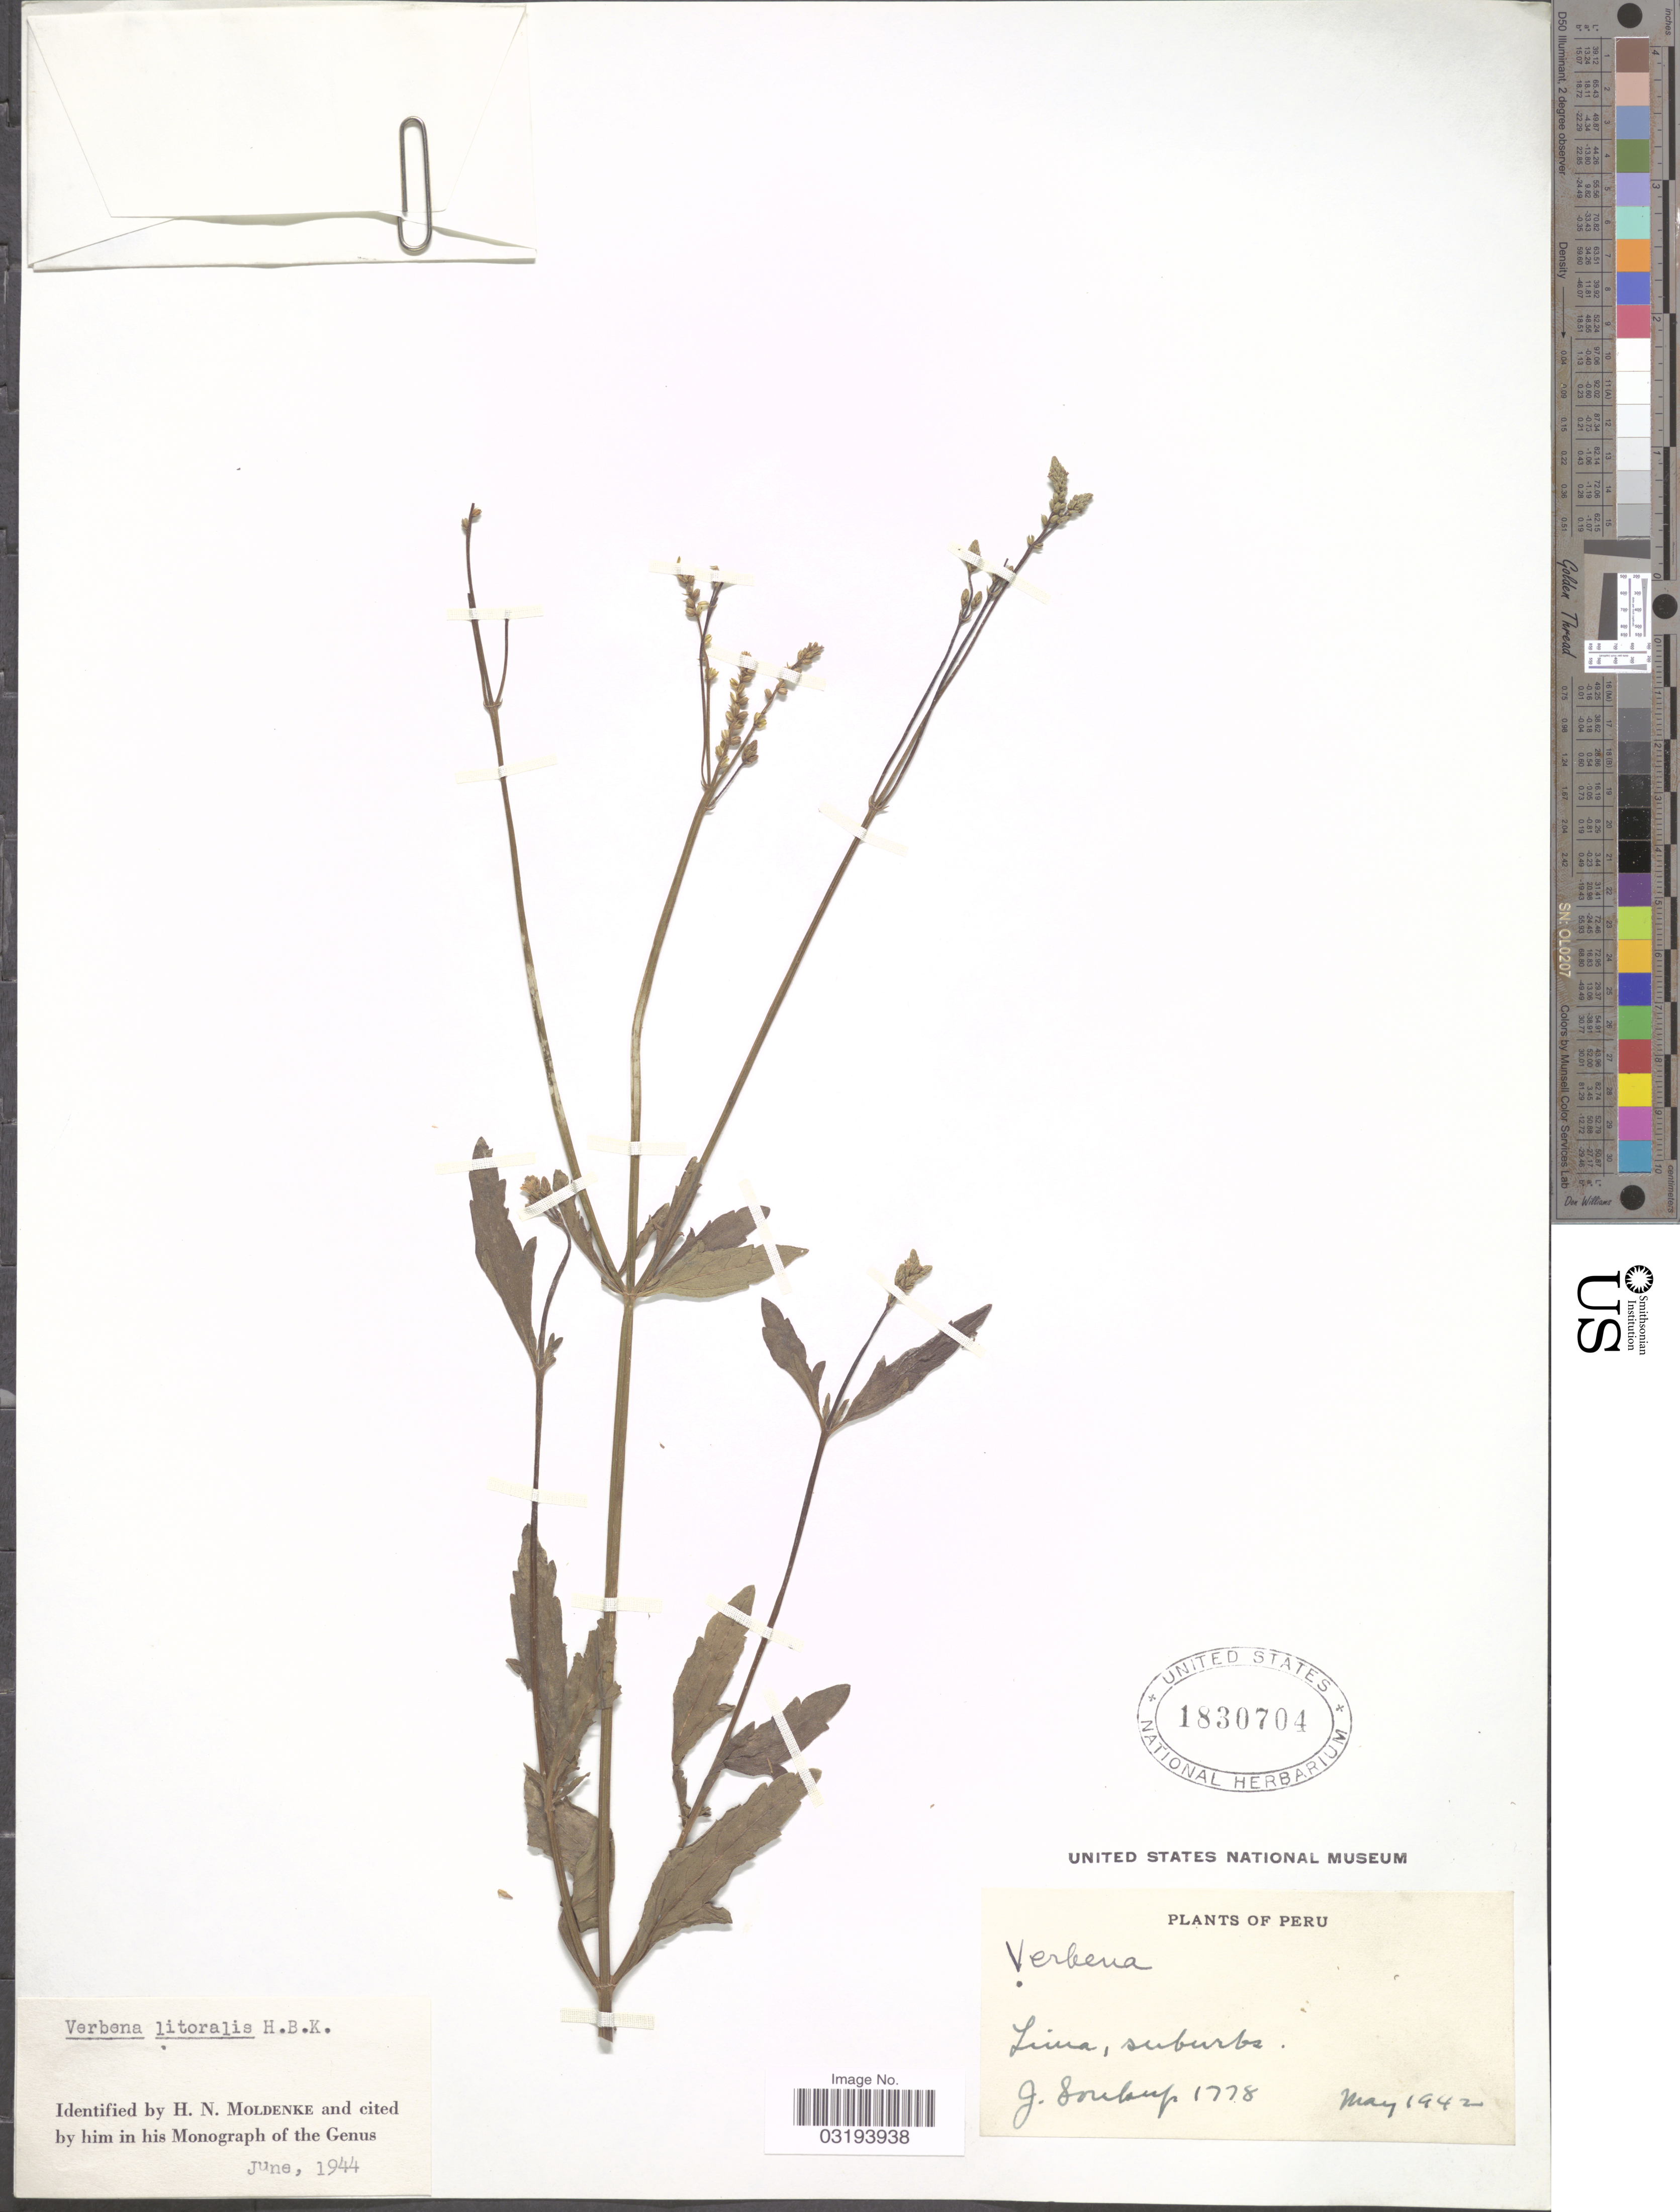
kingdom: Plantae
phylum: Tracheophyta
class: Magnoliopsida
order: Lamiales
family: Verbenaceae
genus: Verbena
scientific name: Verbena litoralis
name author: Kunth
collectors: J. Soukup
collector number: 1778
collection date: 1942-05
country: Peru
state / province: Lima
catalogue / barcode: US 1830704